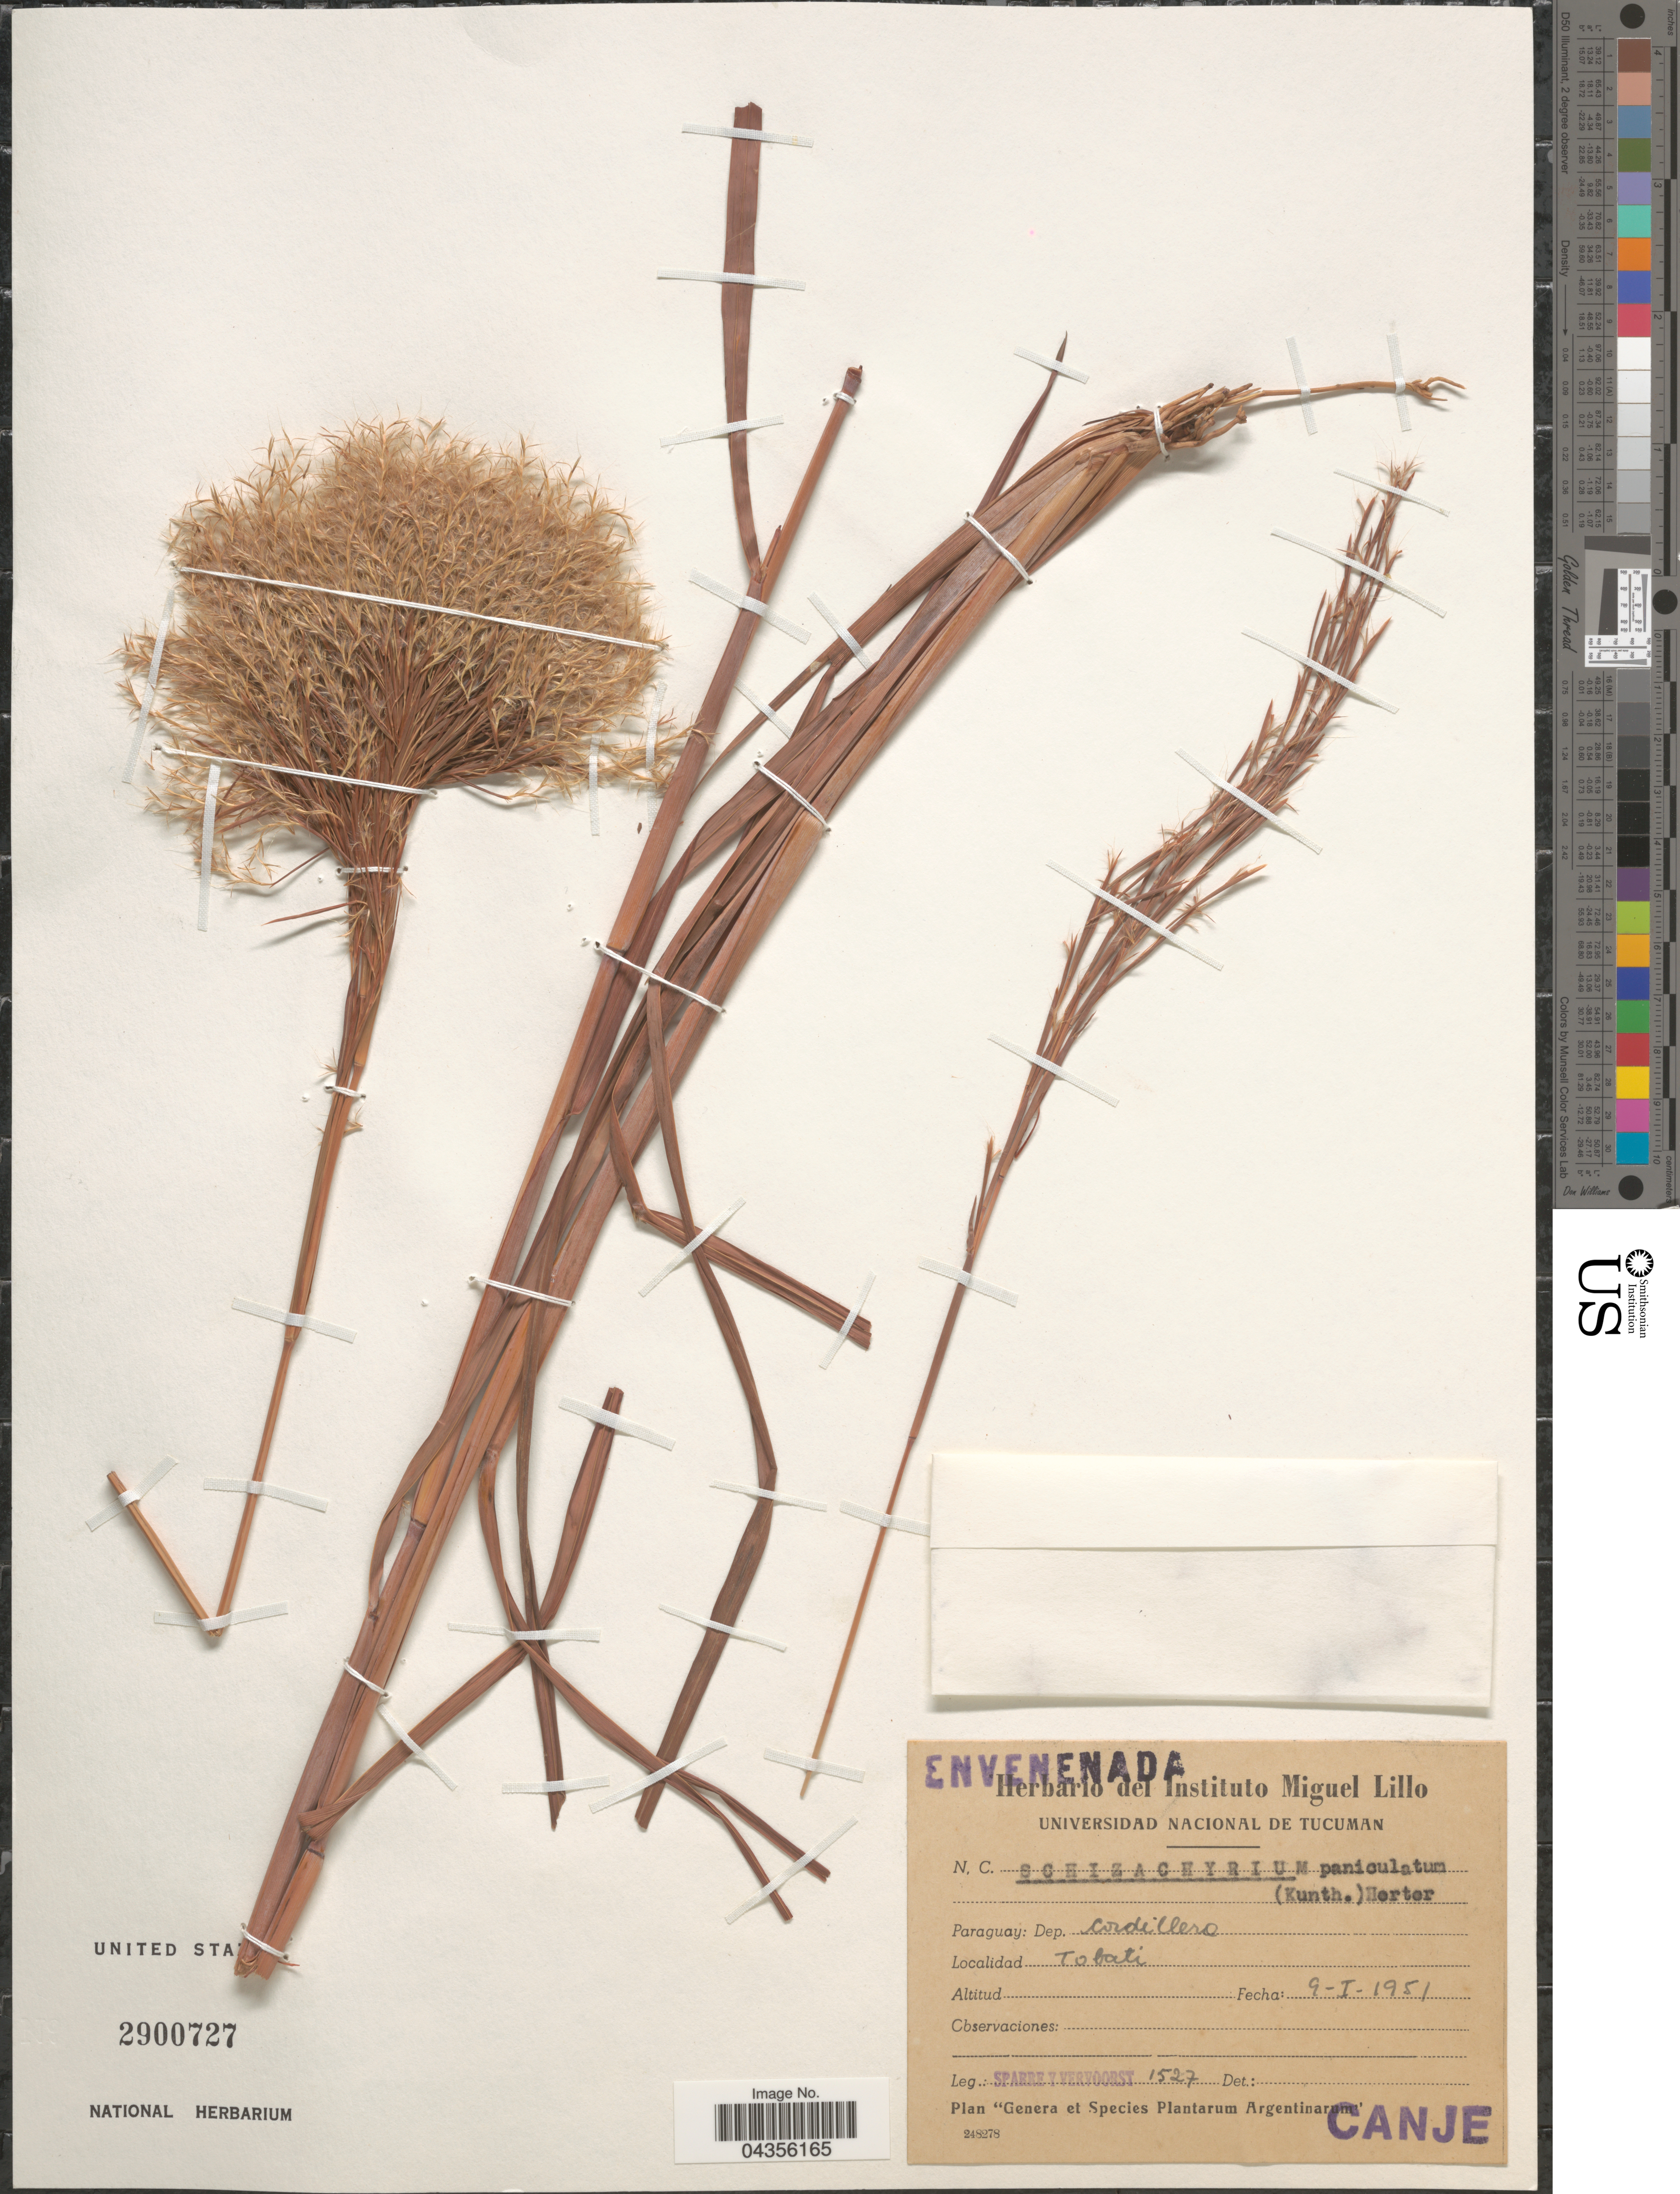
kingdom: Plantae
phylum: Tracheophyta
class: Liliopsida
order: Poales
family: Poaceae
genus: Schizachyrium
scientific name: Schizachyrium condensatum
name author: (Kunth) Nees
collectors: Sparre & Vervoorst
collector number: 1527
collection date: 1951-01-09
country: Paraguay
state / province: Cordillera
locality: Dep. Cordillera. Tobati.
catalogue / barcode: US 2900727